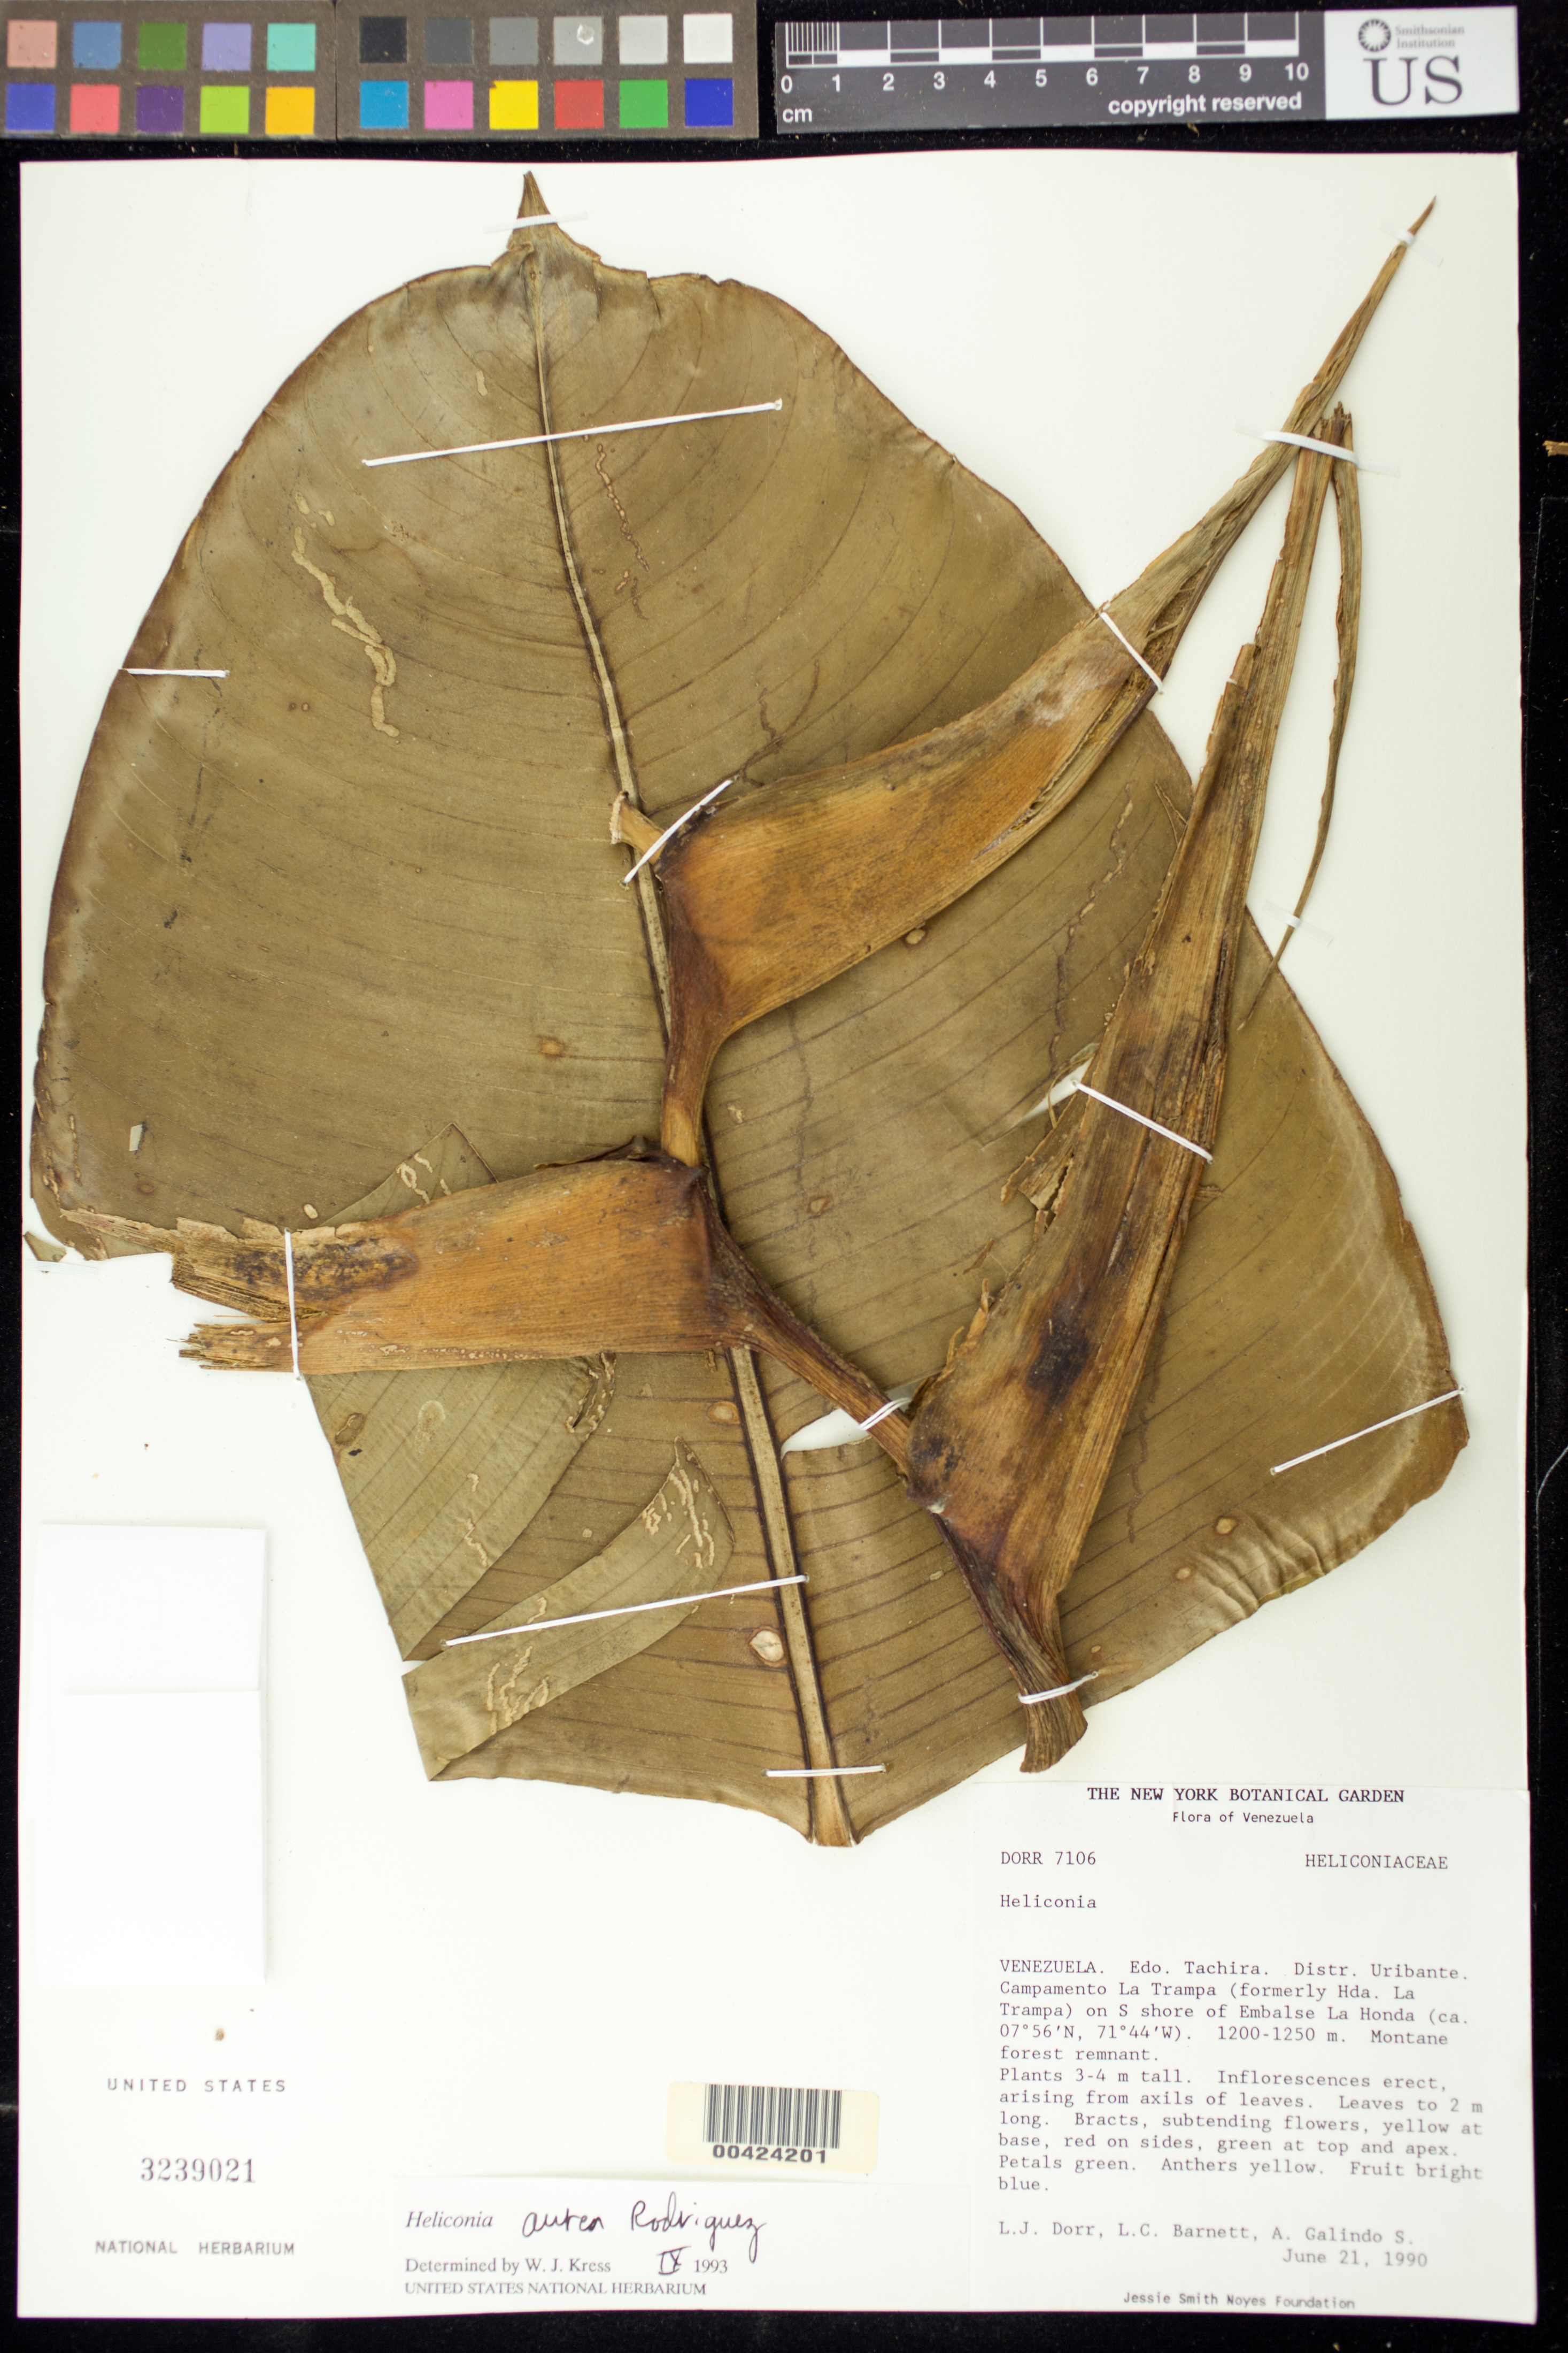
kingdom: Plantae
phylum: Tracheophyta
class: Liliopsida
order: Zingiberales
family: Heliconiaceae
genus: Heliconia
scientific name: Heliconia aurea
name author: G. Rodr.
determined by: Kress, W. J., (US), Smithsonian Institution - National Museum of Natural History (UNITED STATES)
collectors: L. J. Dorr, L. C. Barnett & A. Galindo S.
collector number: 7106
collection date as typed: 21 Jun 1990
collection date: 1990-06-21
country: Venezuela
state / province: Táchira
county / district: Uribante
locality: Campamento La Trampa (formerly Honda La Trampa) on S shore of Embalse La Honda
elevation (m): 1200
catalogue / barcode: US 3239021